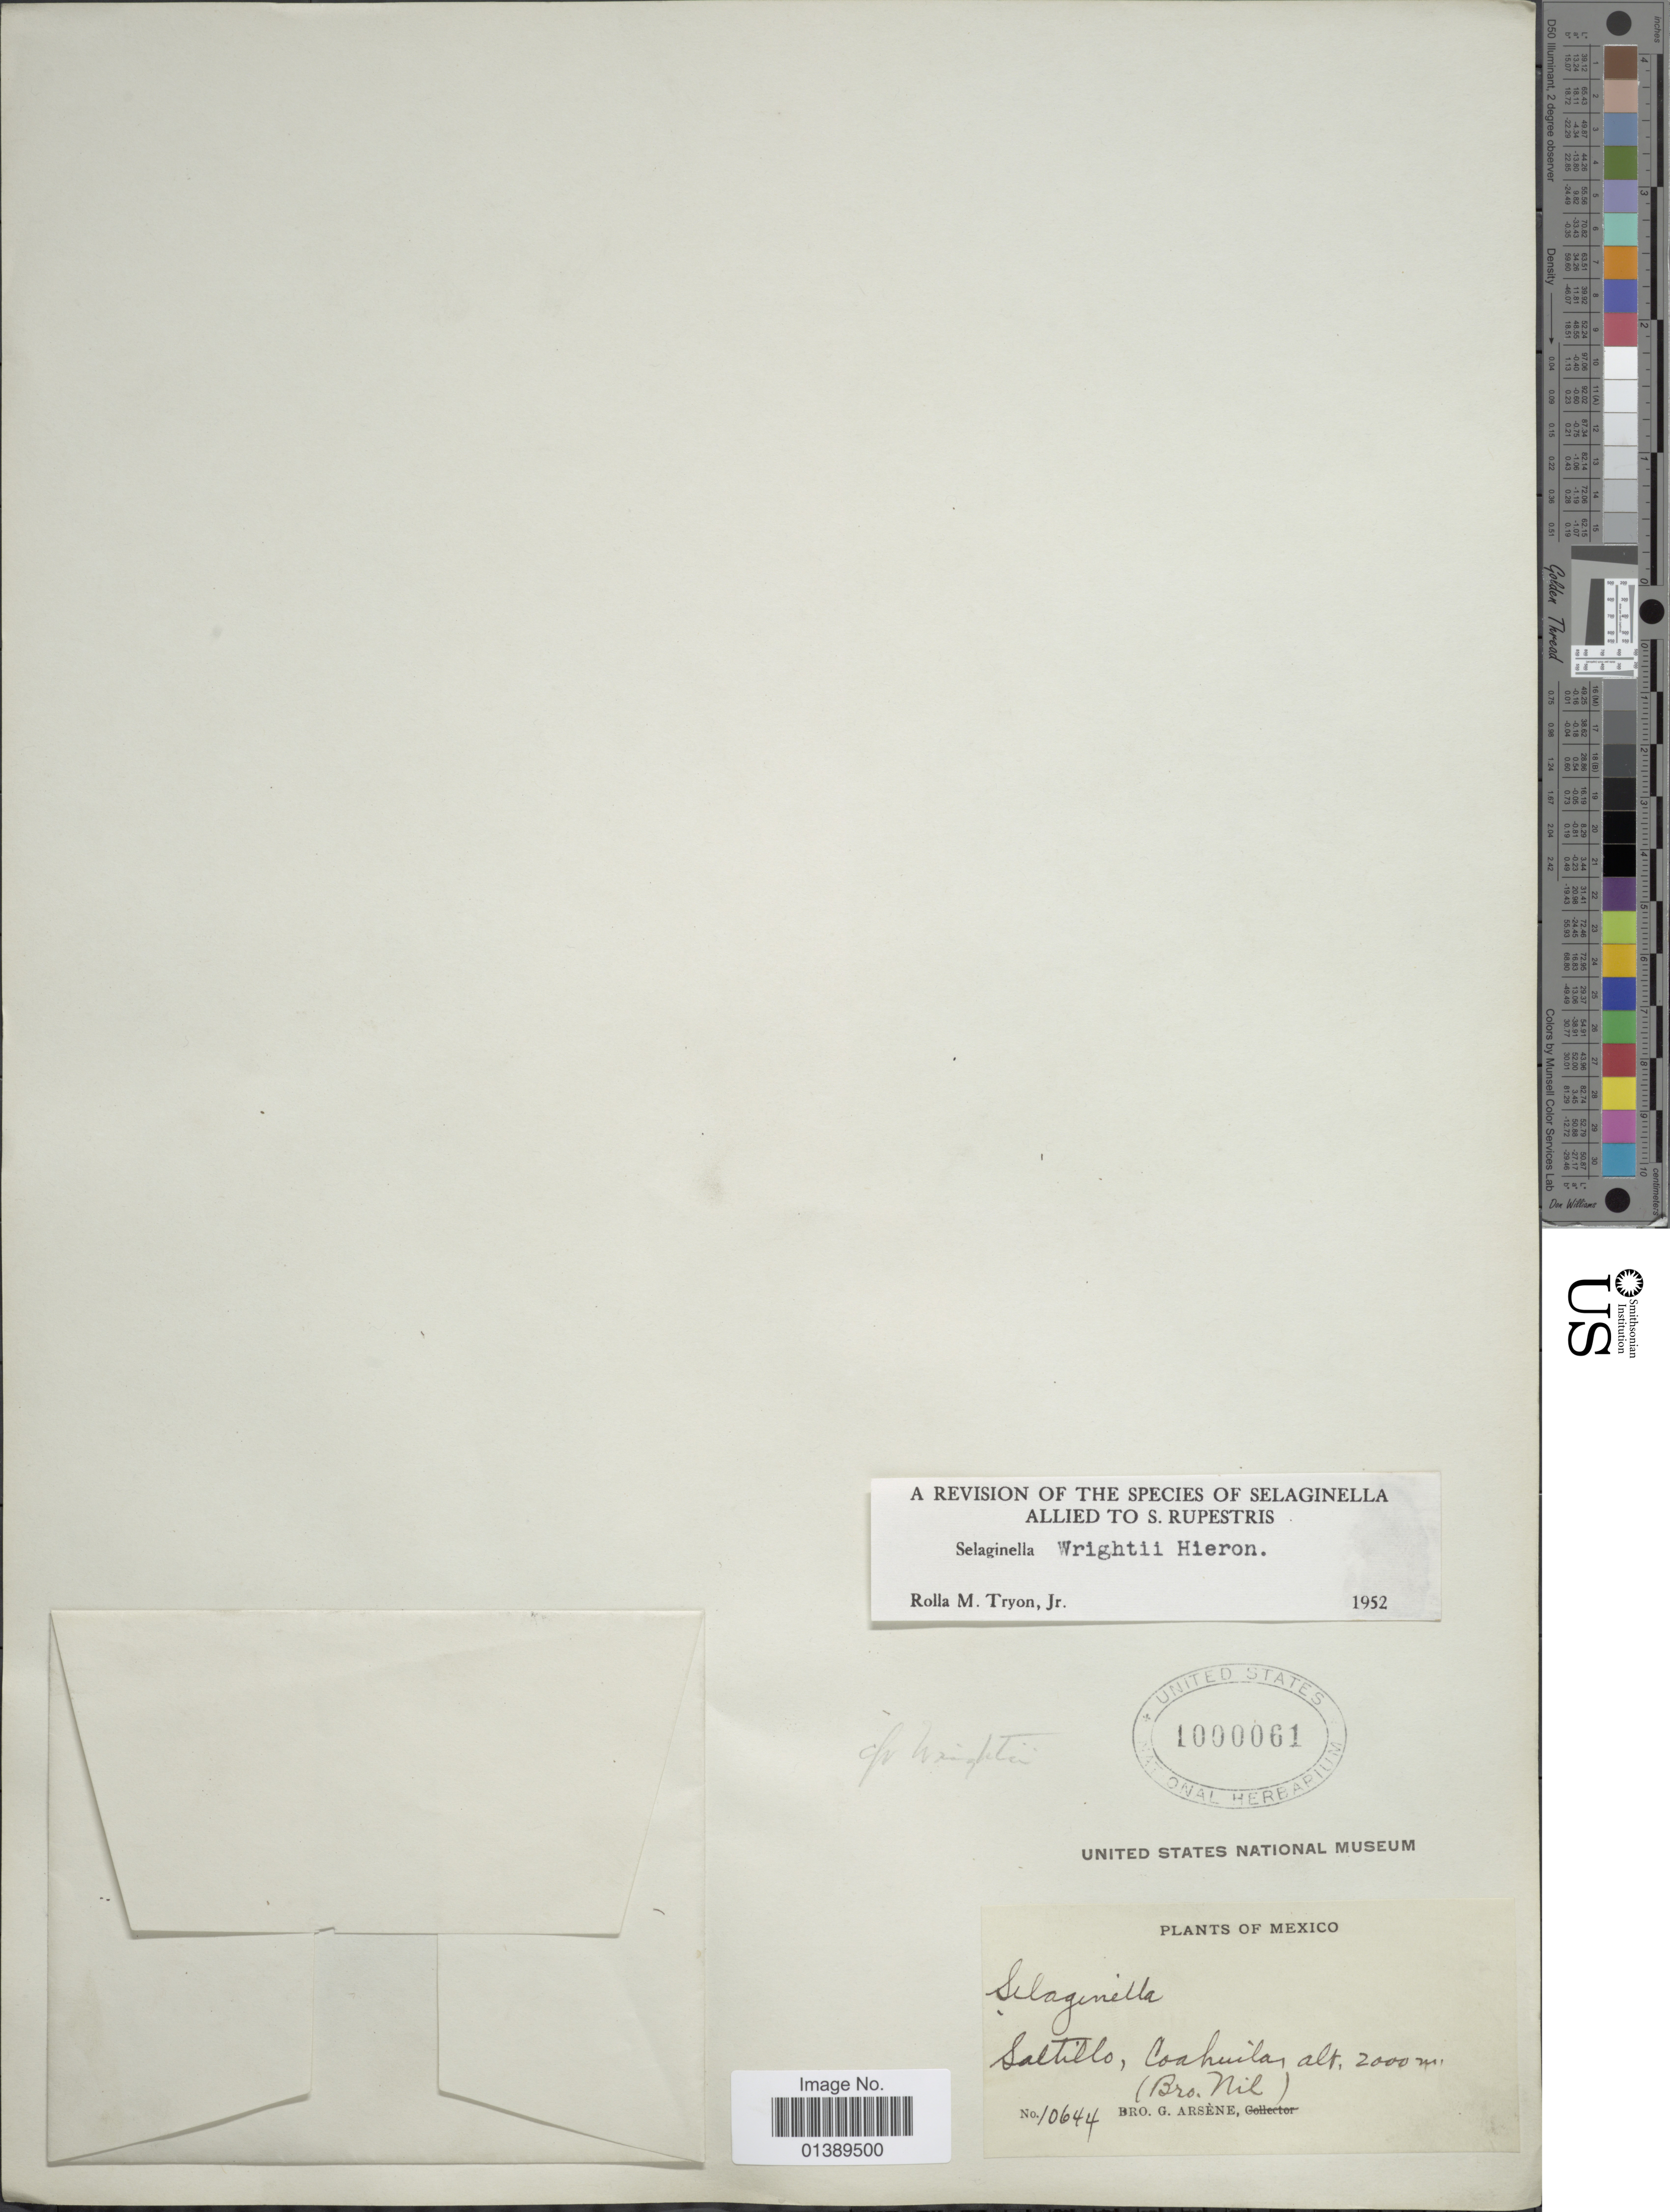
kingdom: Plantae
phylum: Tracheophyta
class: Lycopodiopsida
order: Selaginellales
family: Selaginellaceae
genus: Selaginella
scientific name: Selaginella wrightii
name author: Hieron.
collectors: Bro. G. Arsène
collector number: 10644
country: Mexico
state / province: Coahuila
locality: Saltillo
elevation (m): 2000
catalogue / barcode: US 1000061